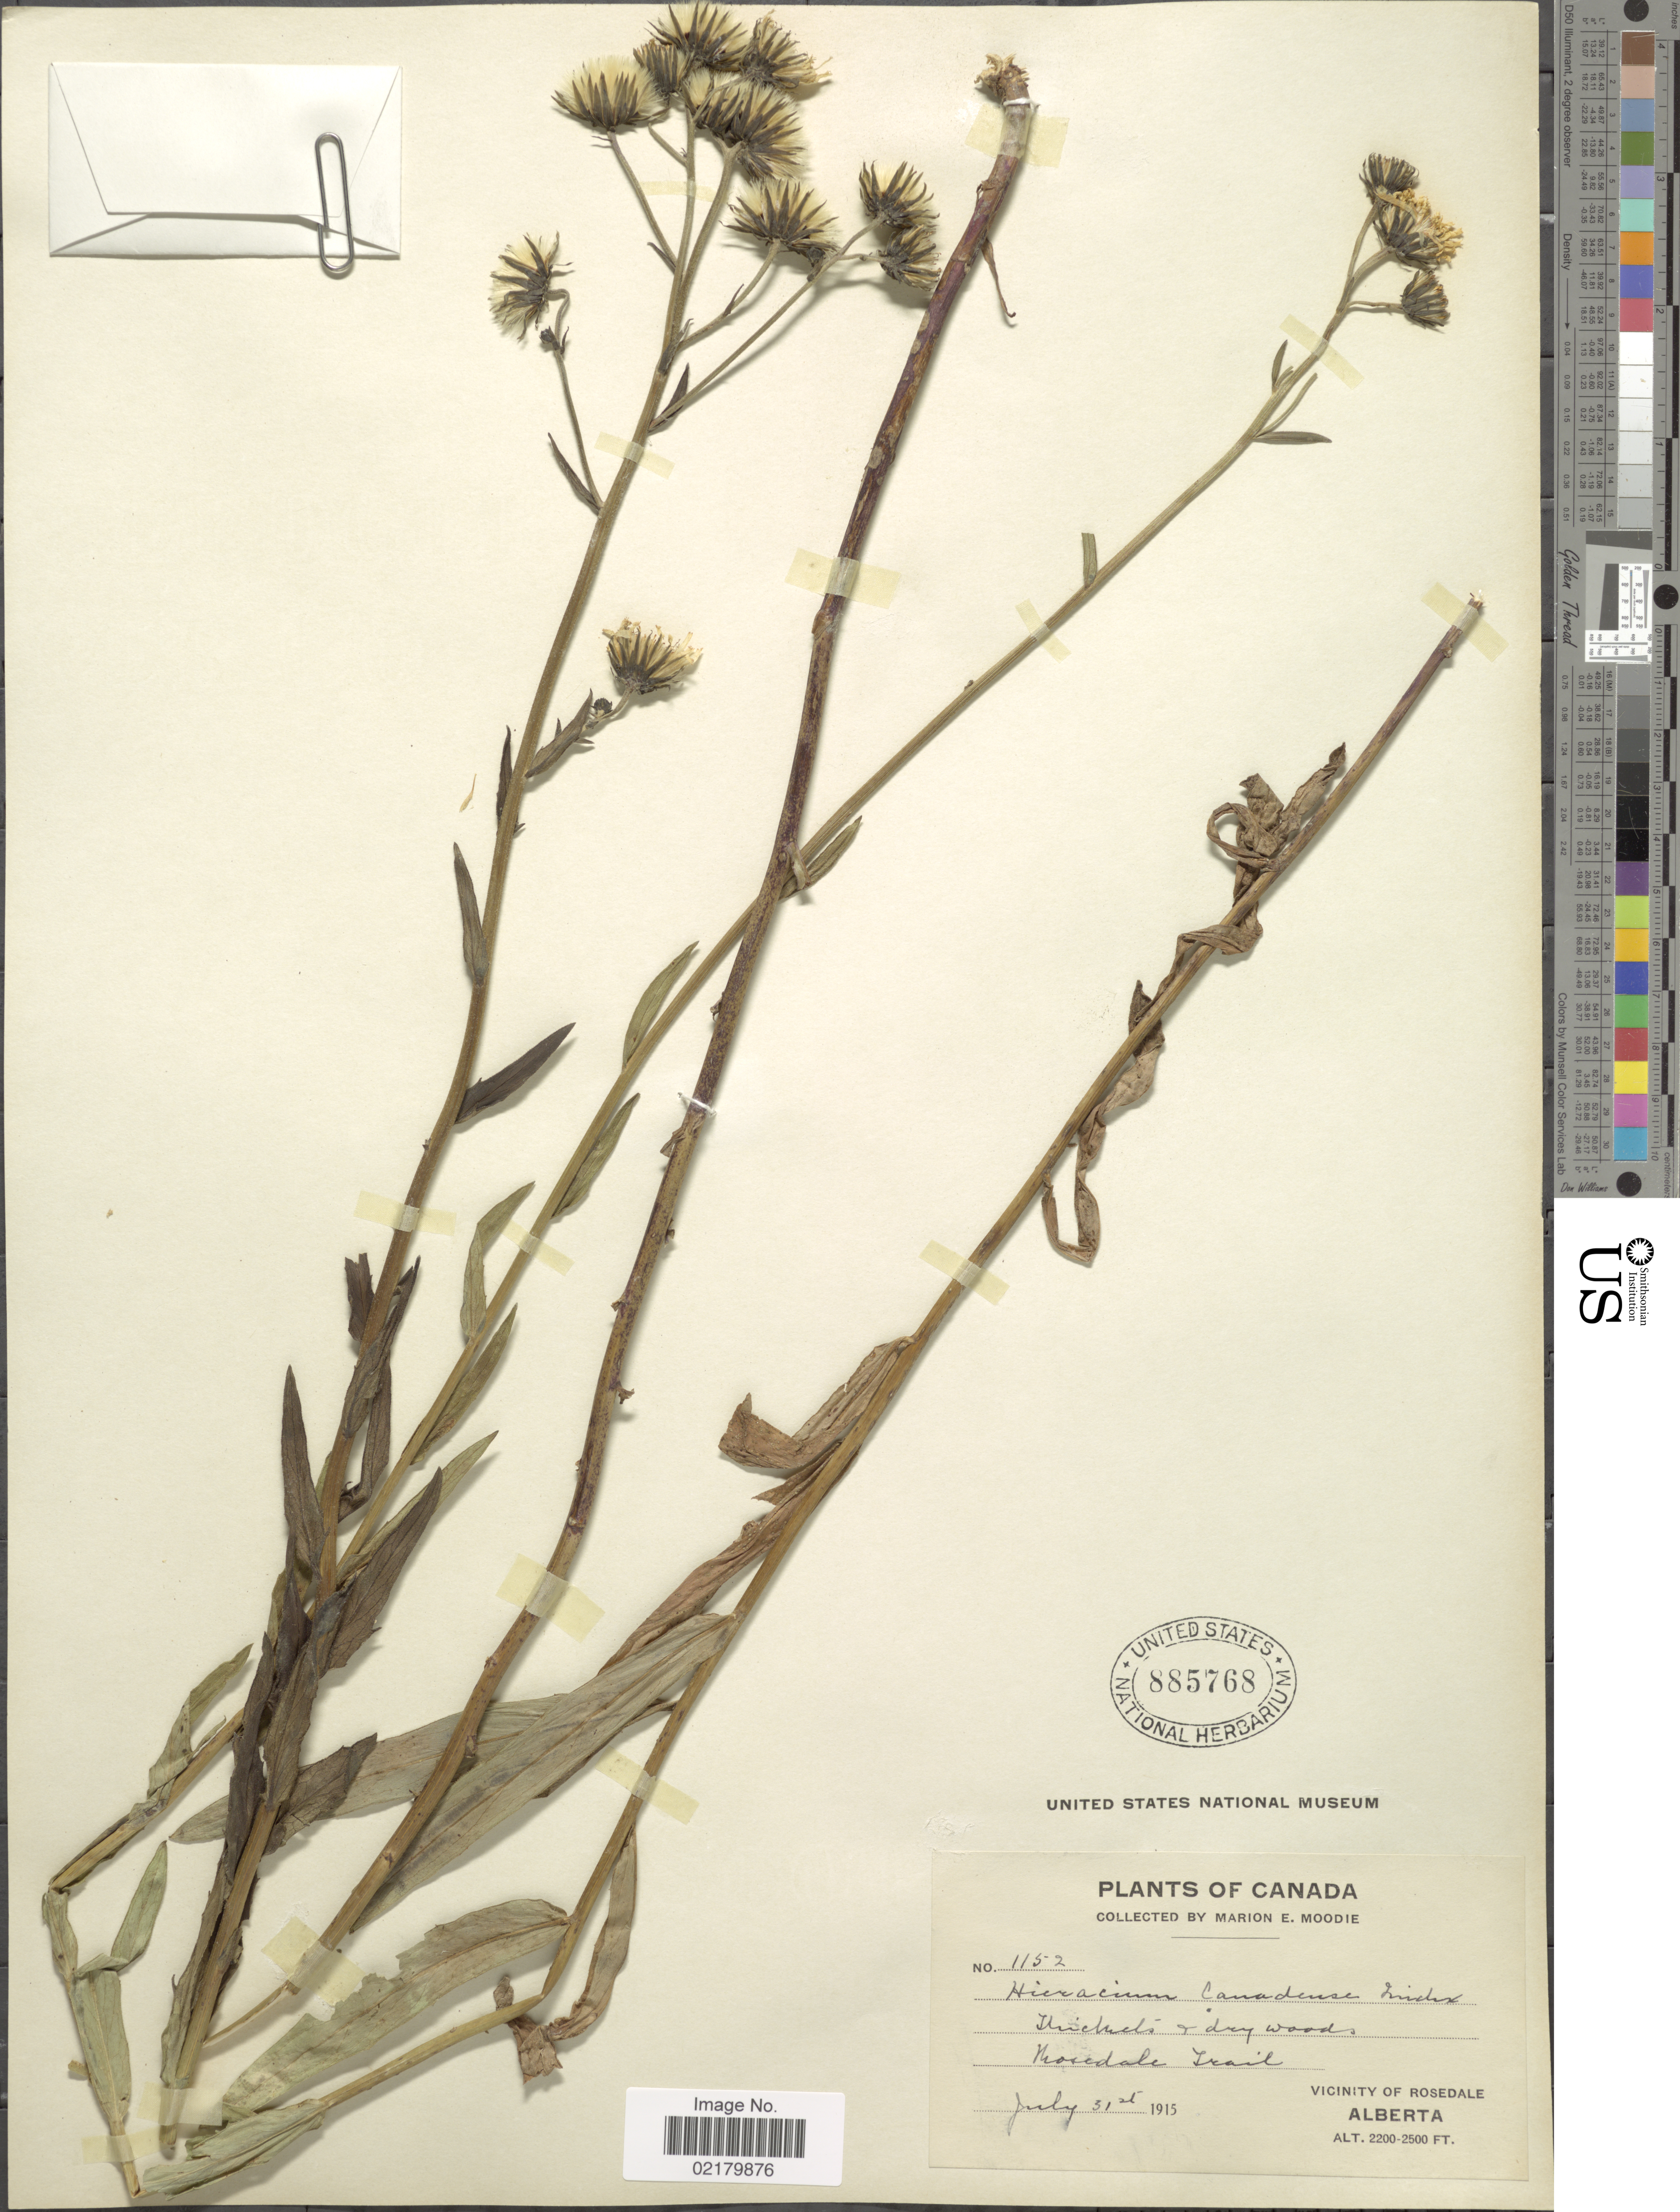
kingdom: Plantae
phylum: Tracheophyta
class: Magnoliopsida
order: Asterales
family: Asteraceae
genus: Hieracium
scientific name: Hieracium canadense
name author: Michx.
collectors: M. E. Moodie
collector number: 1152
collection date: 1915-07-31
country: Canada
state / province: Alberta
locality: Thickets + dry woods, Mosedale Trail, Vicinity of Rosedale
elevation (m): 671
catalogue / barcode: US 885768